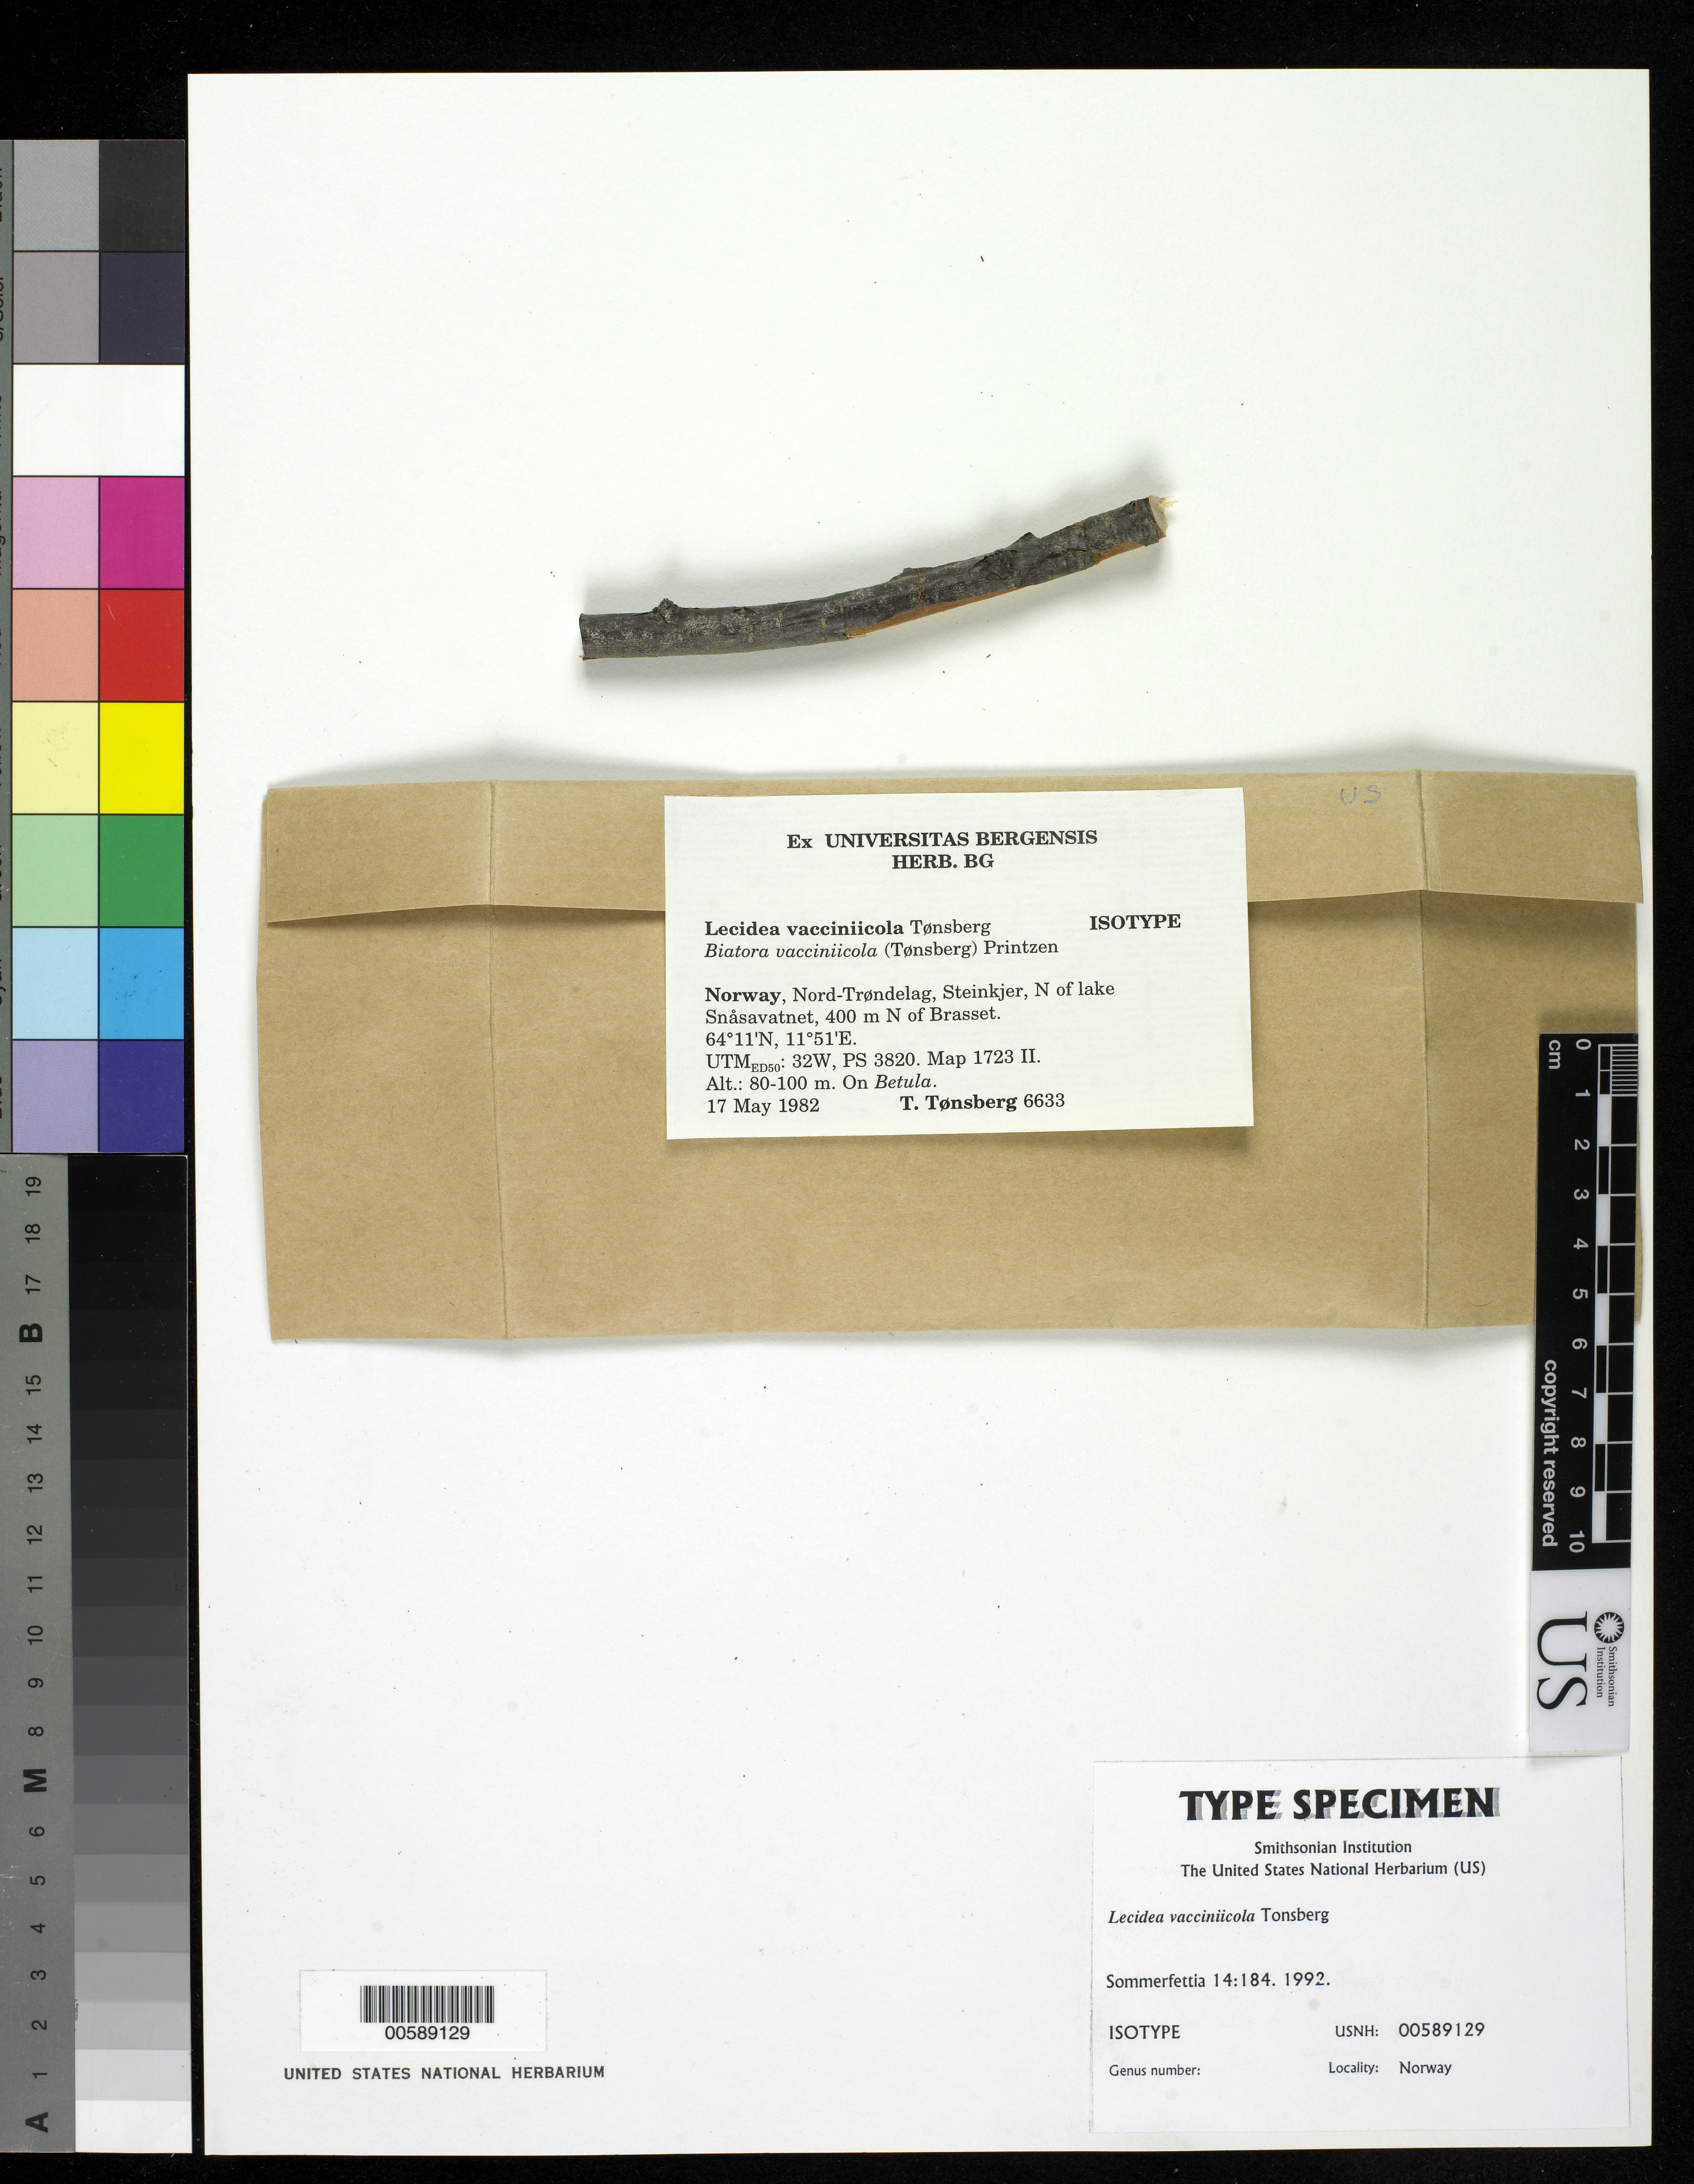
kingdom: Fungi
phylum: Ascomycota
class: Lecanoromycetes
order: Lecideales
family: Lecideaceae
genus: Lecidea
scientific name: Lecidea vacciniicola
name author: Tonsberg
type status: Isotype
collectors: T. Tonsberg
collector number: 6633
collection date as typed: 17 May 1982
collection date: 1982-05-17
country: Norway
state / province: Trøndelag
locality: Steinkjer, N of Lake Snasavatnet, 400 m N of Brasset.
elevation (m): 80